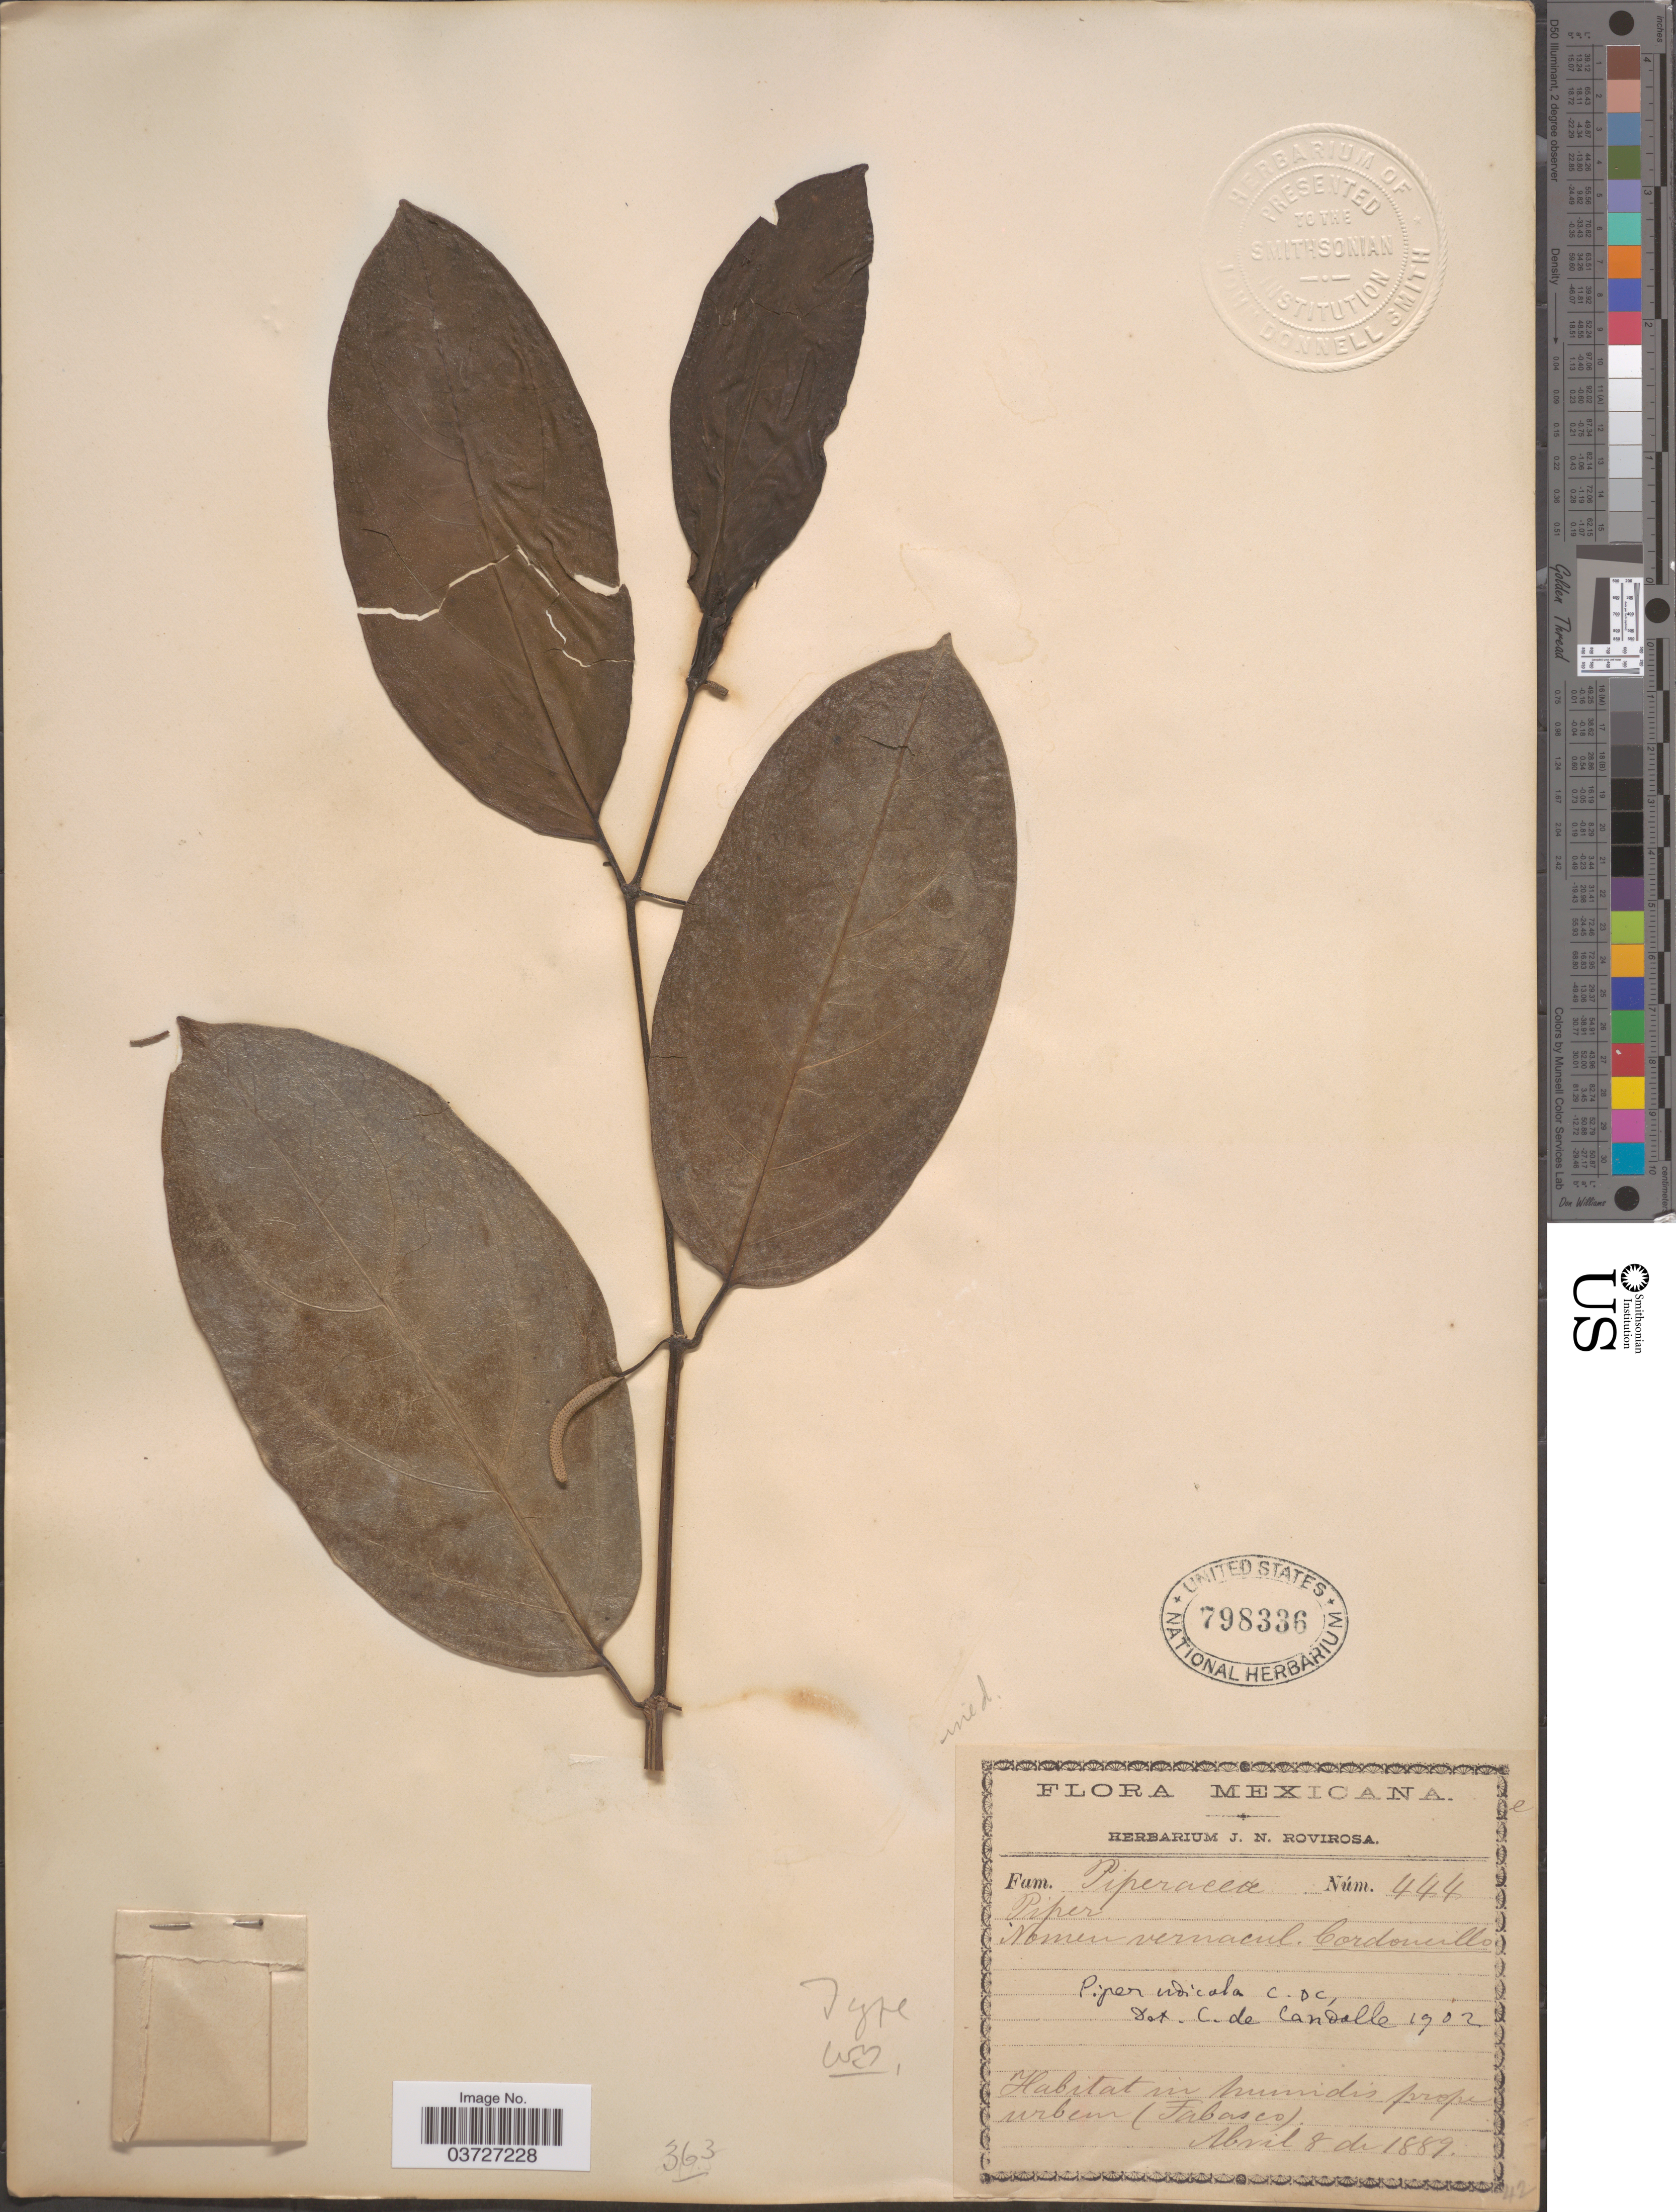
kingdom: Plantae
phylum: Tracheophyta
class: Magnoliopsida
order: Piperales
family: Piperaceae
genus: Piper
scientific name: Piper sp.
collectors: ex herb. J. N. Rovirosa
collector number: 444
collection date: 1889-04-08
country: Mexico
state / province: Tabasco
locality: In humidis prope urbem (Tabasco).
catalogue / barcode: US 798336